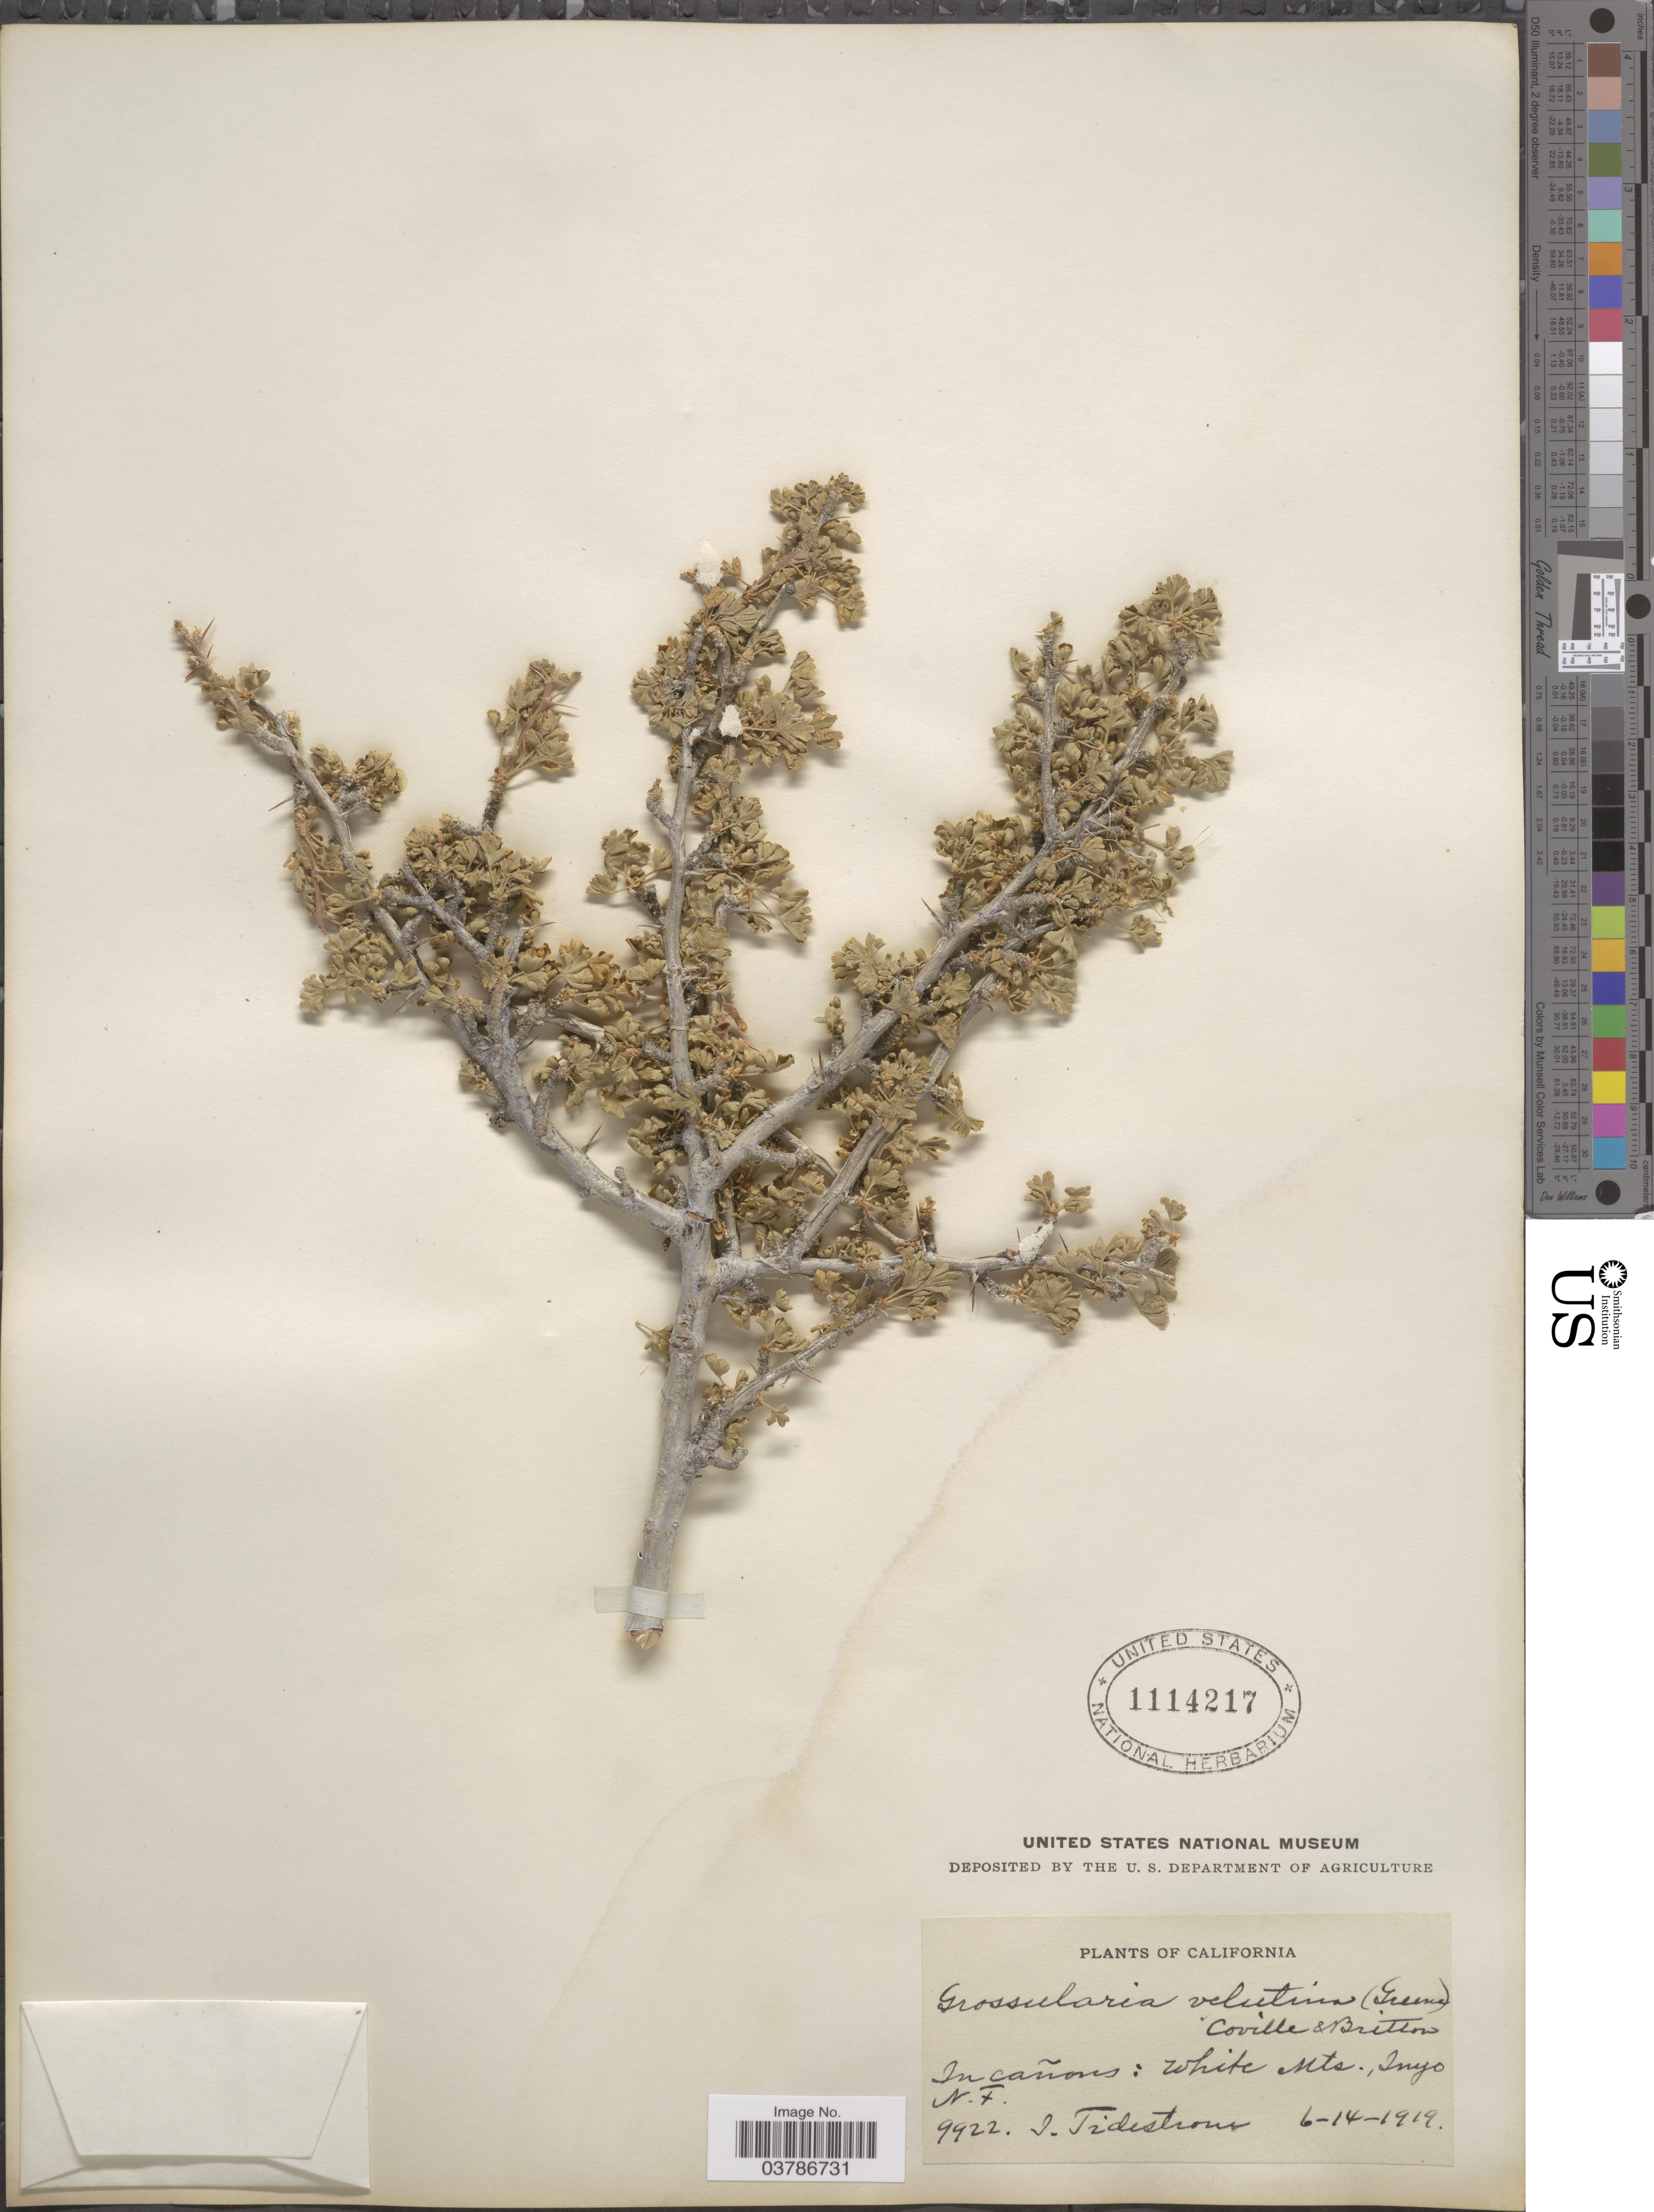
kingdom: Plantae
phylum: Tracheophyta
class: Magnoliopsida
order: Saxifragales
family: Grossulariaceae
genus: Ribes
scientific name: Ribes velutinum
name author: Greene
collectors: I. F. Tidestrom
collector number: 9922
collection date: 1919-06-14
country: United States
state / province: California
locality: In cañons: White Mts., Inyo N.F.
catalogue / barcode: US 1114217